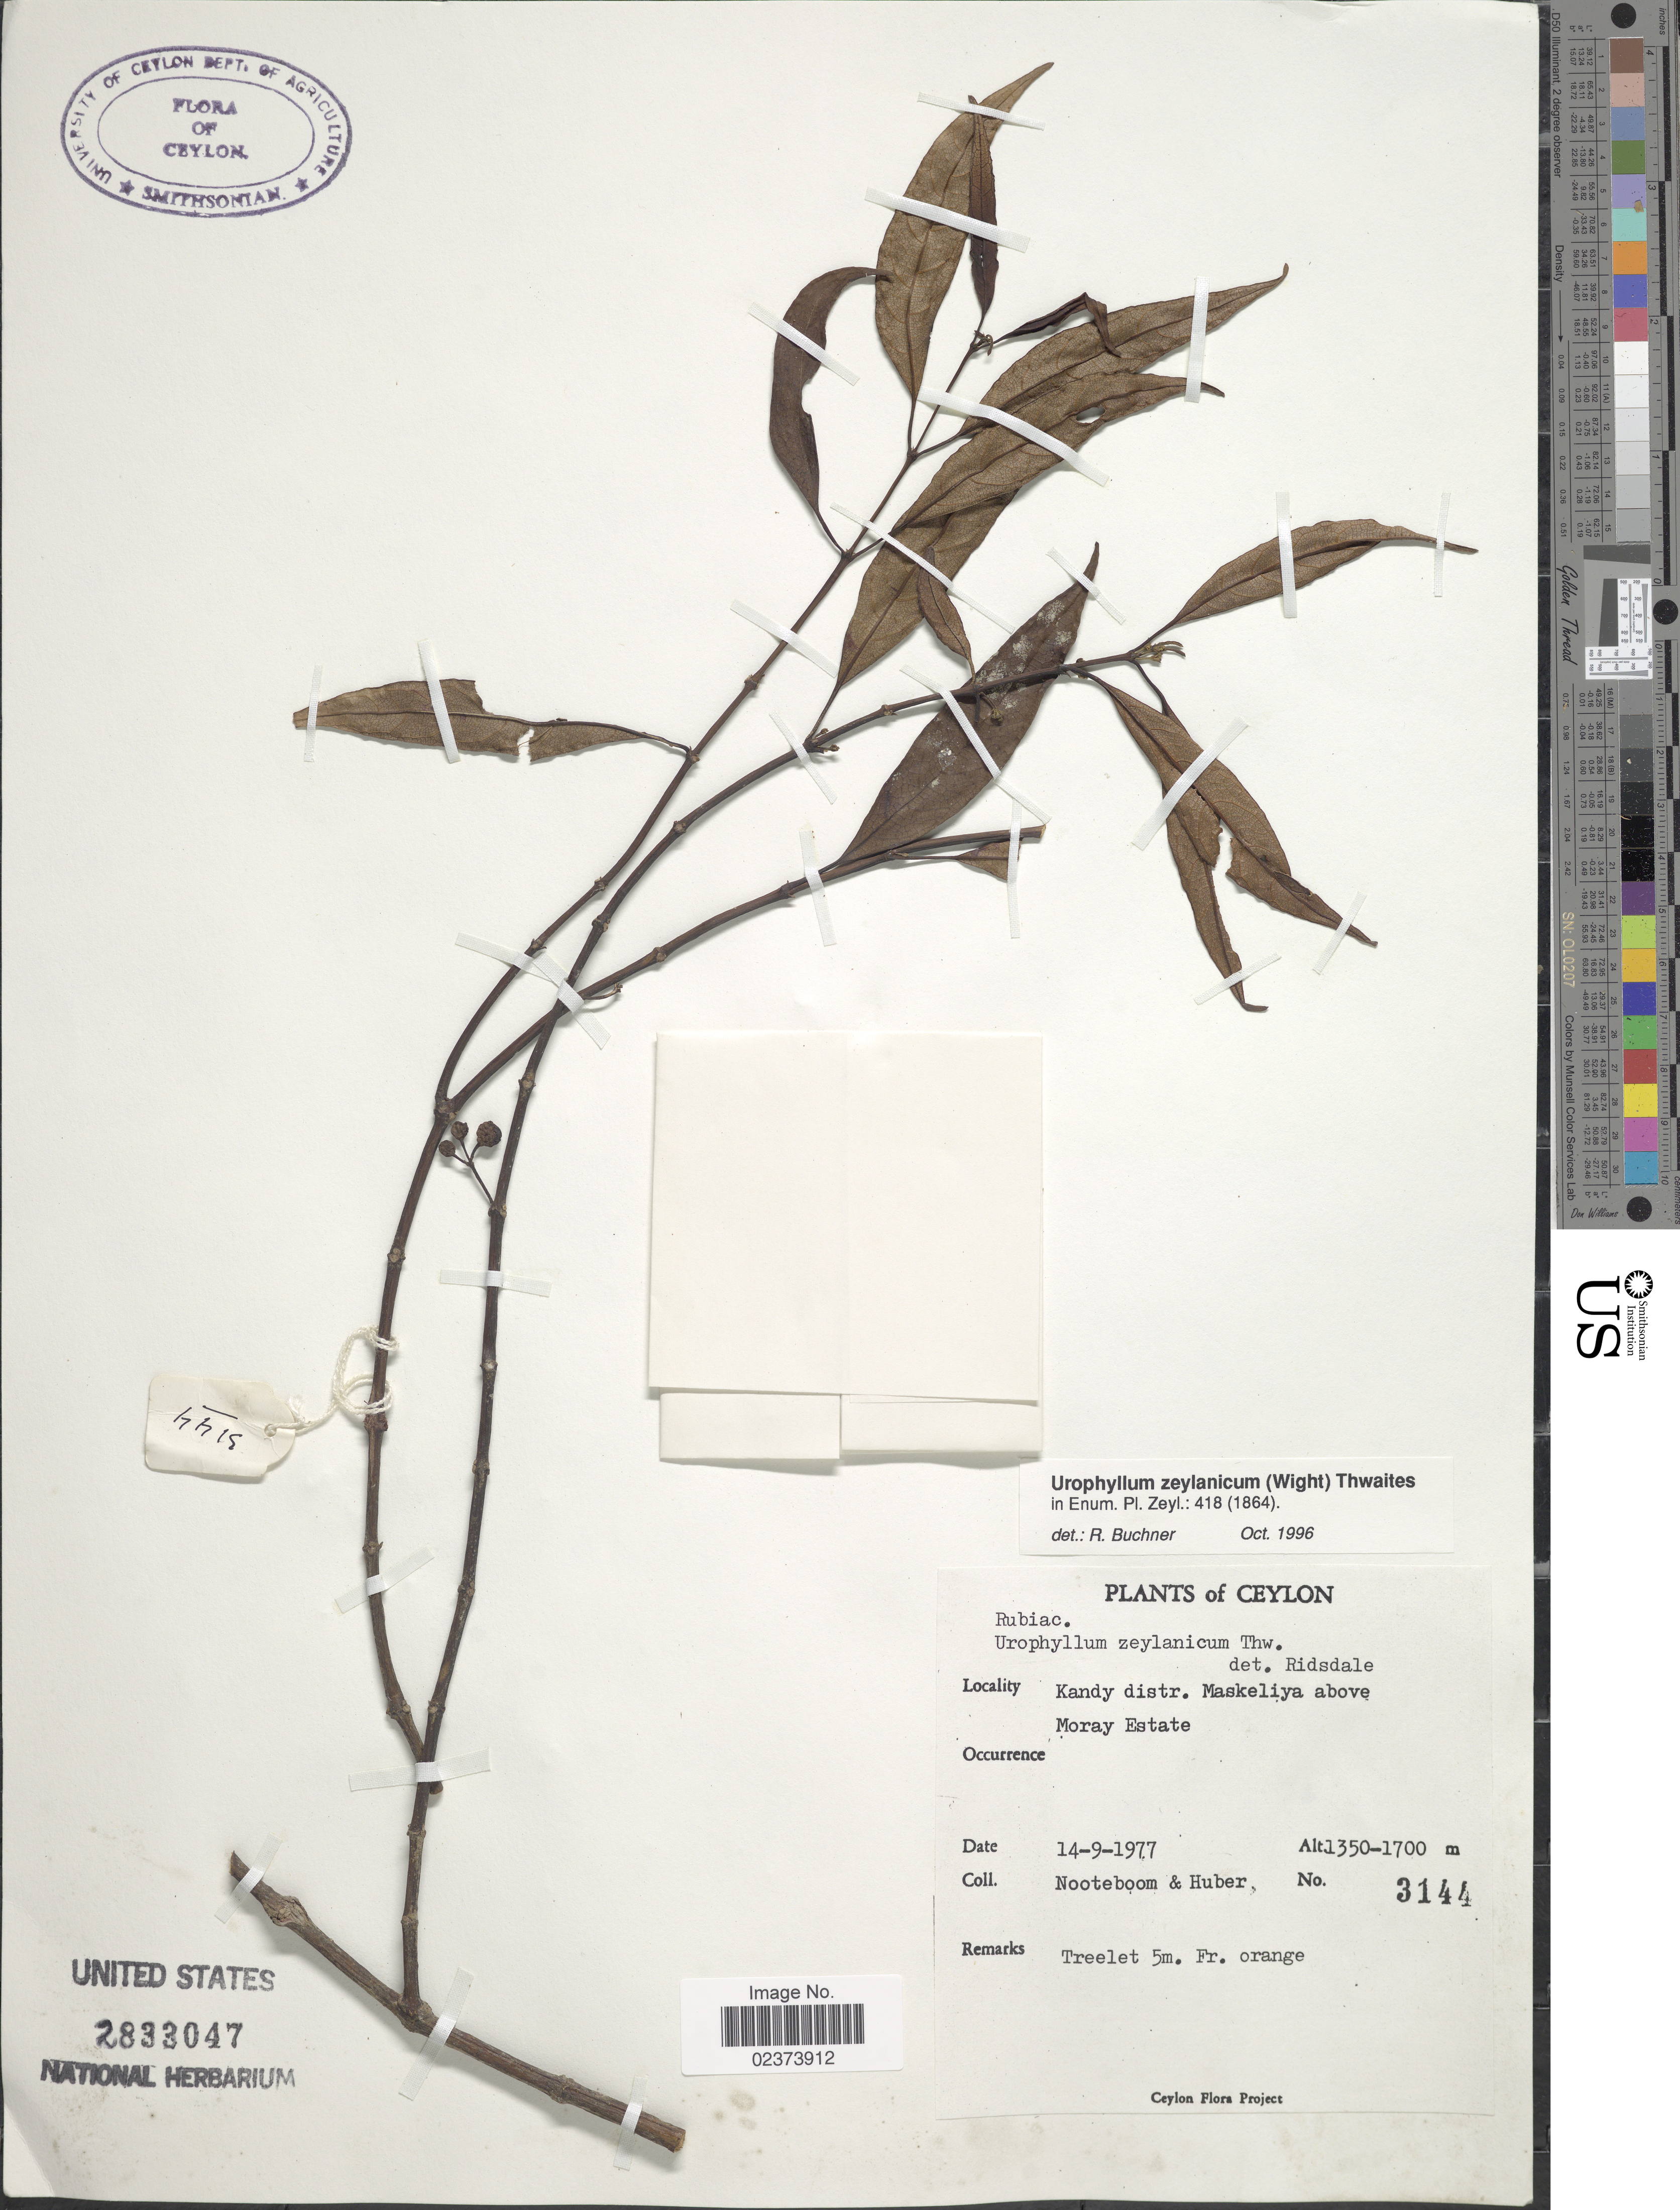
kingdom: Plantae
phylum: Tracheophyta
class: Magnoliopsida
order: Gentianales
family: Rubiaceae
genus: Urophyllum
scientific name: Urophyllum zeylanicum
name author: (Wight) Thwaites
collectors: Nooteboom, -- & Huber, --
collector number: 3144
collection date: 1977-09-14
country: Sri Lanka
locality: Ceylon, Kandy distr., Maskeliya above, Moray Estate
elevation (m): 350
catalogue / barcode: US 2833047